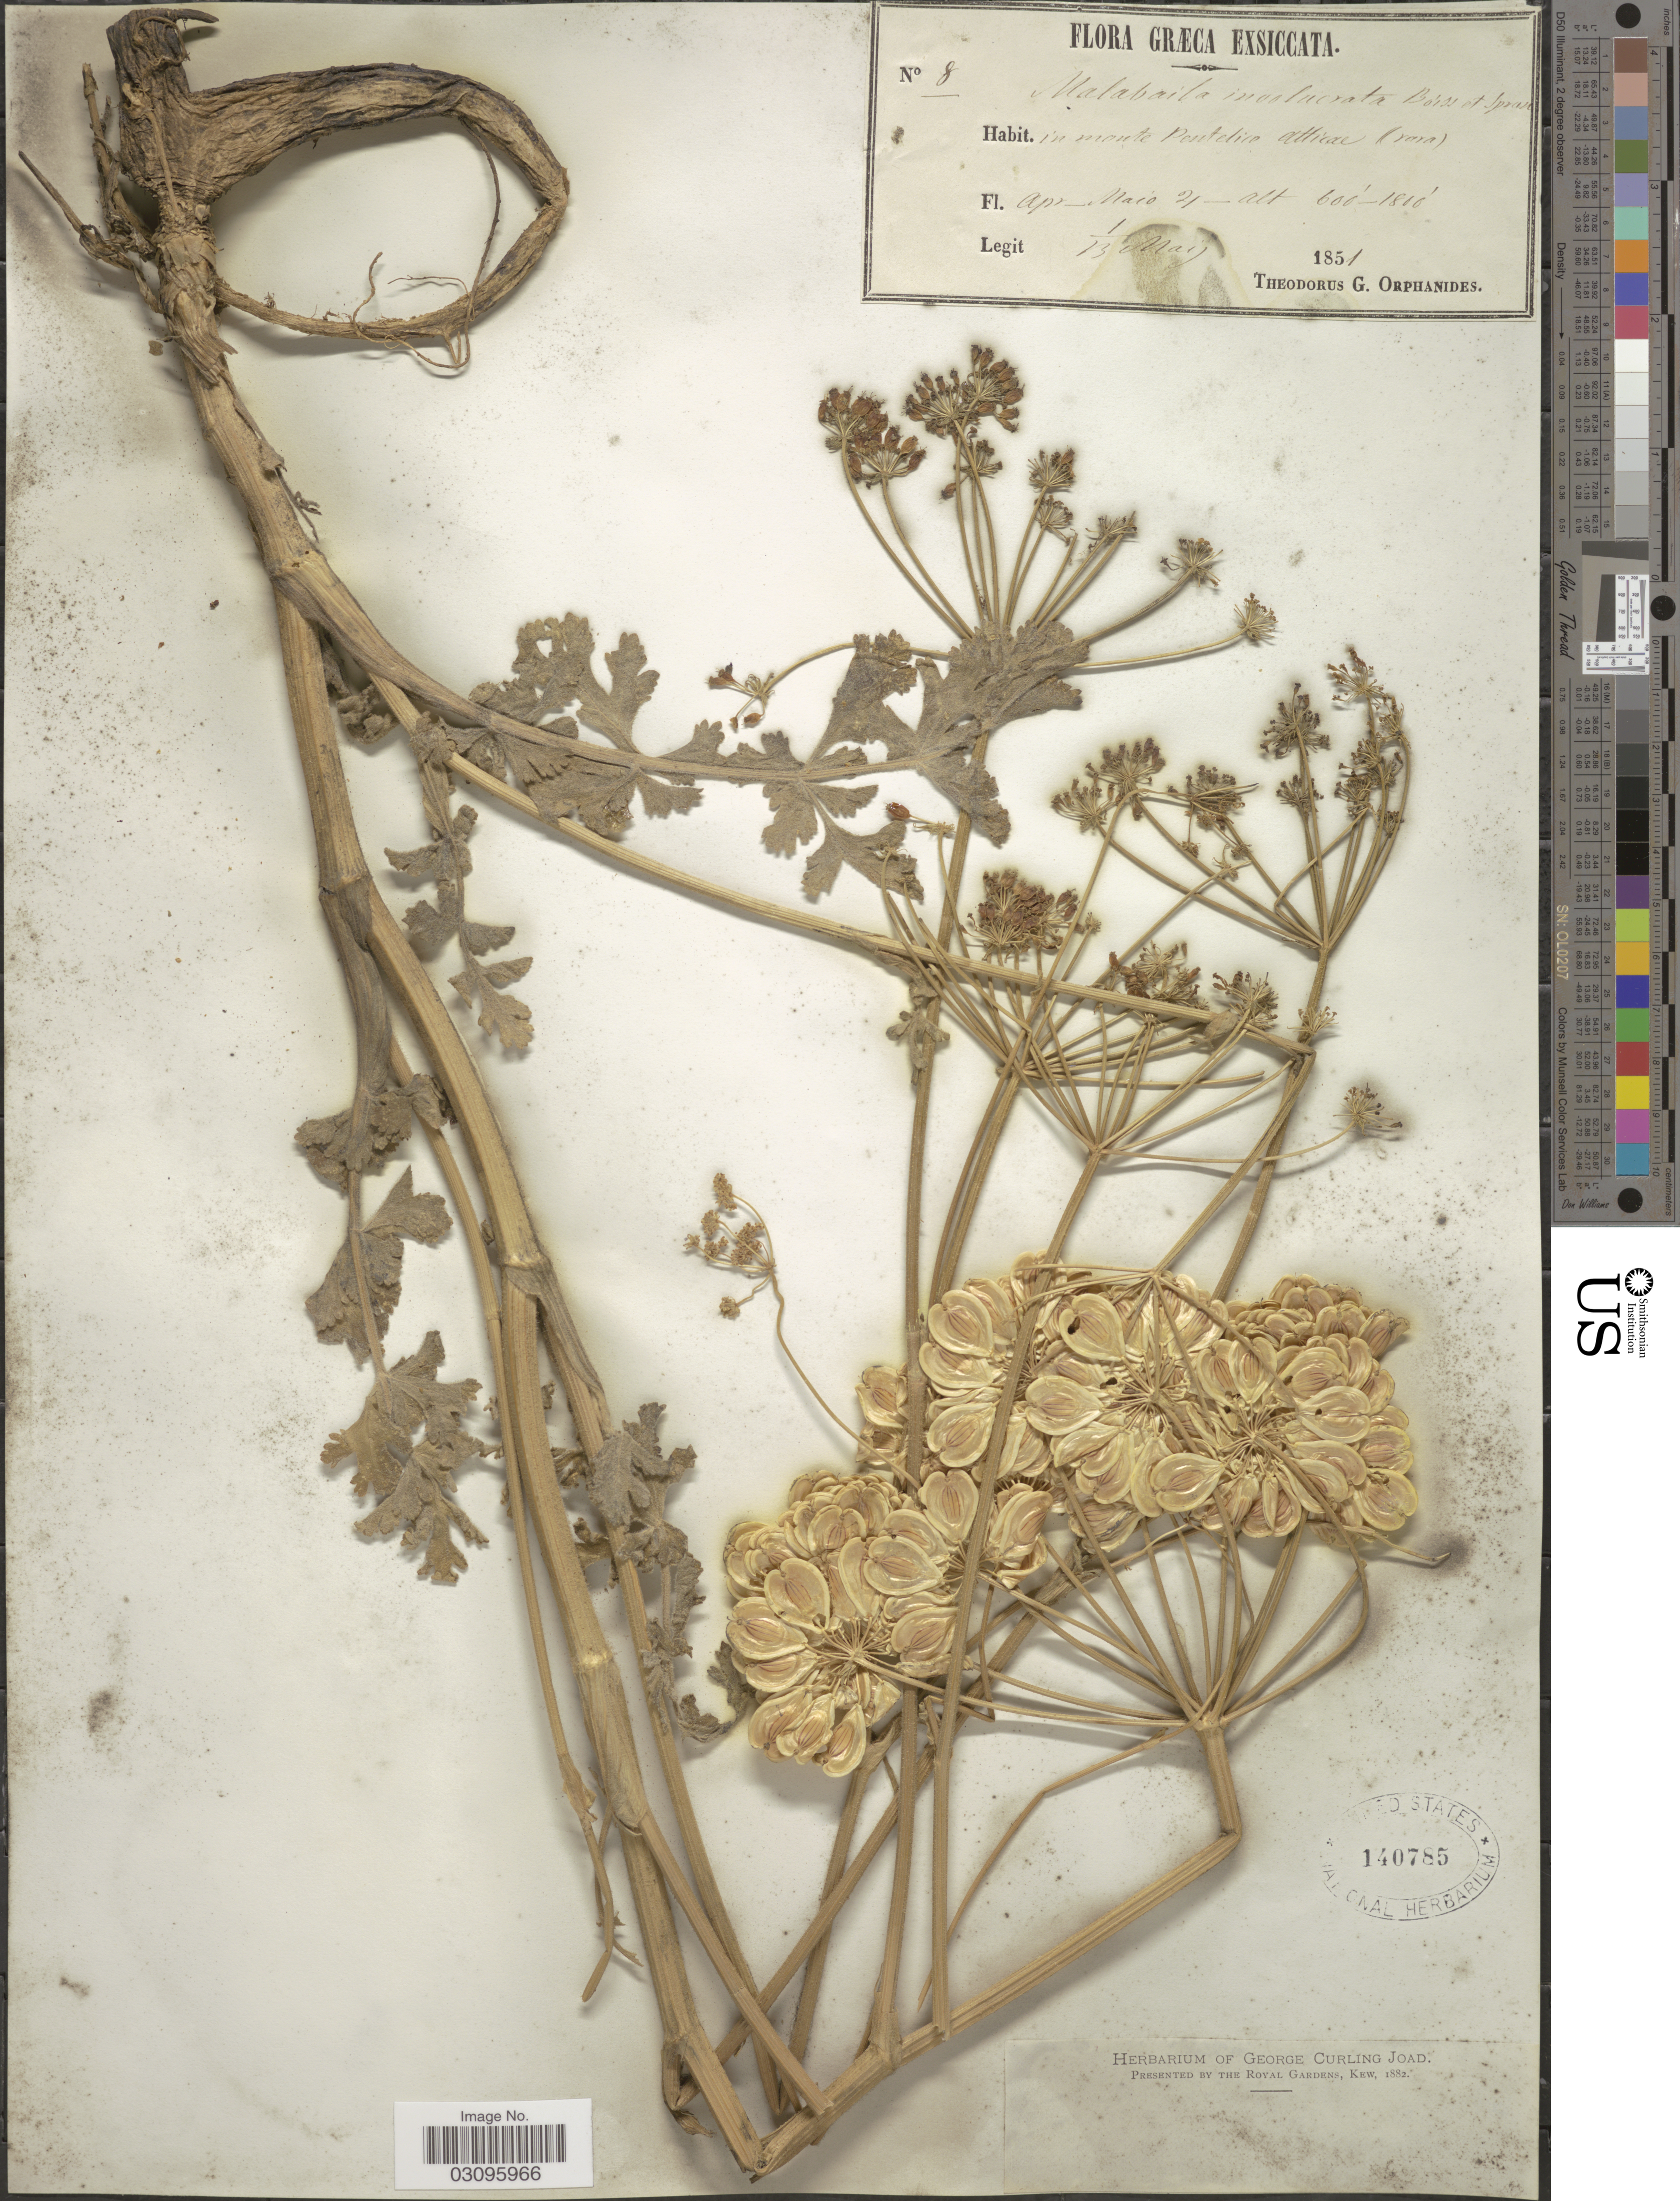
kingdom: Plantae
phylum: Tracheophyta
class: Magnoliopsida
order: Apiales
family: Apiaceae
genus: Malabaila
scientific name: Malabaila involucrata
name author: Boiss. & Spruner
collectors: T. G. Orphanides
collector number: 8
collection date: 1851-05-01/1851-05-13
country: Greece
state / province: Attica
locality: Græca. In monte Pentelico Atticae.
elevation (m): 183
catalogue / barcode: US 140785